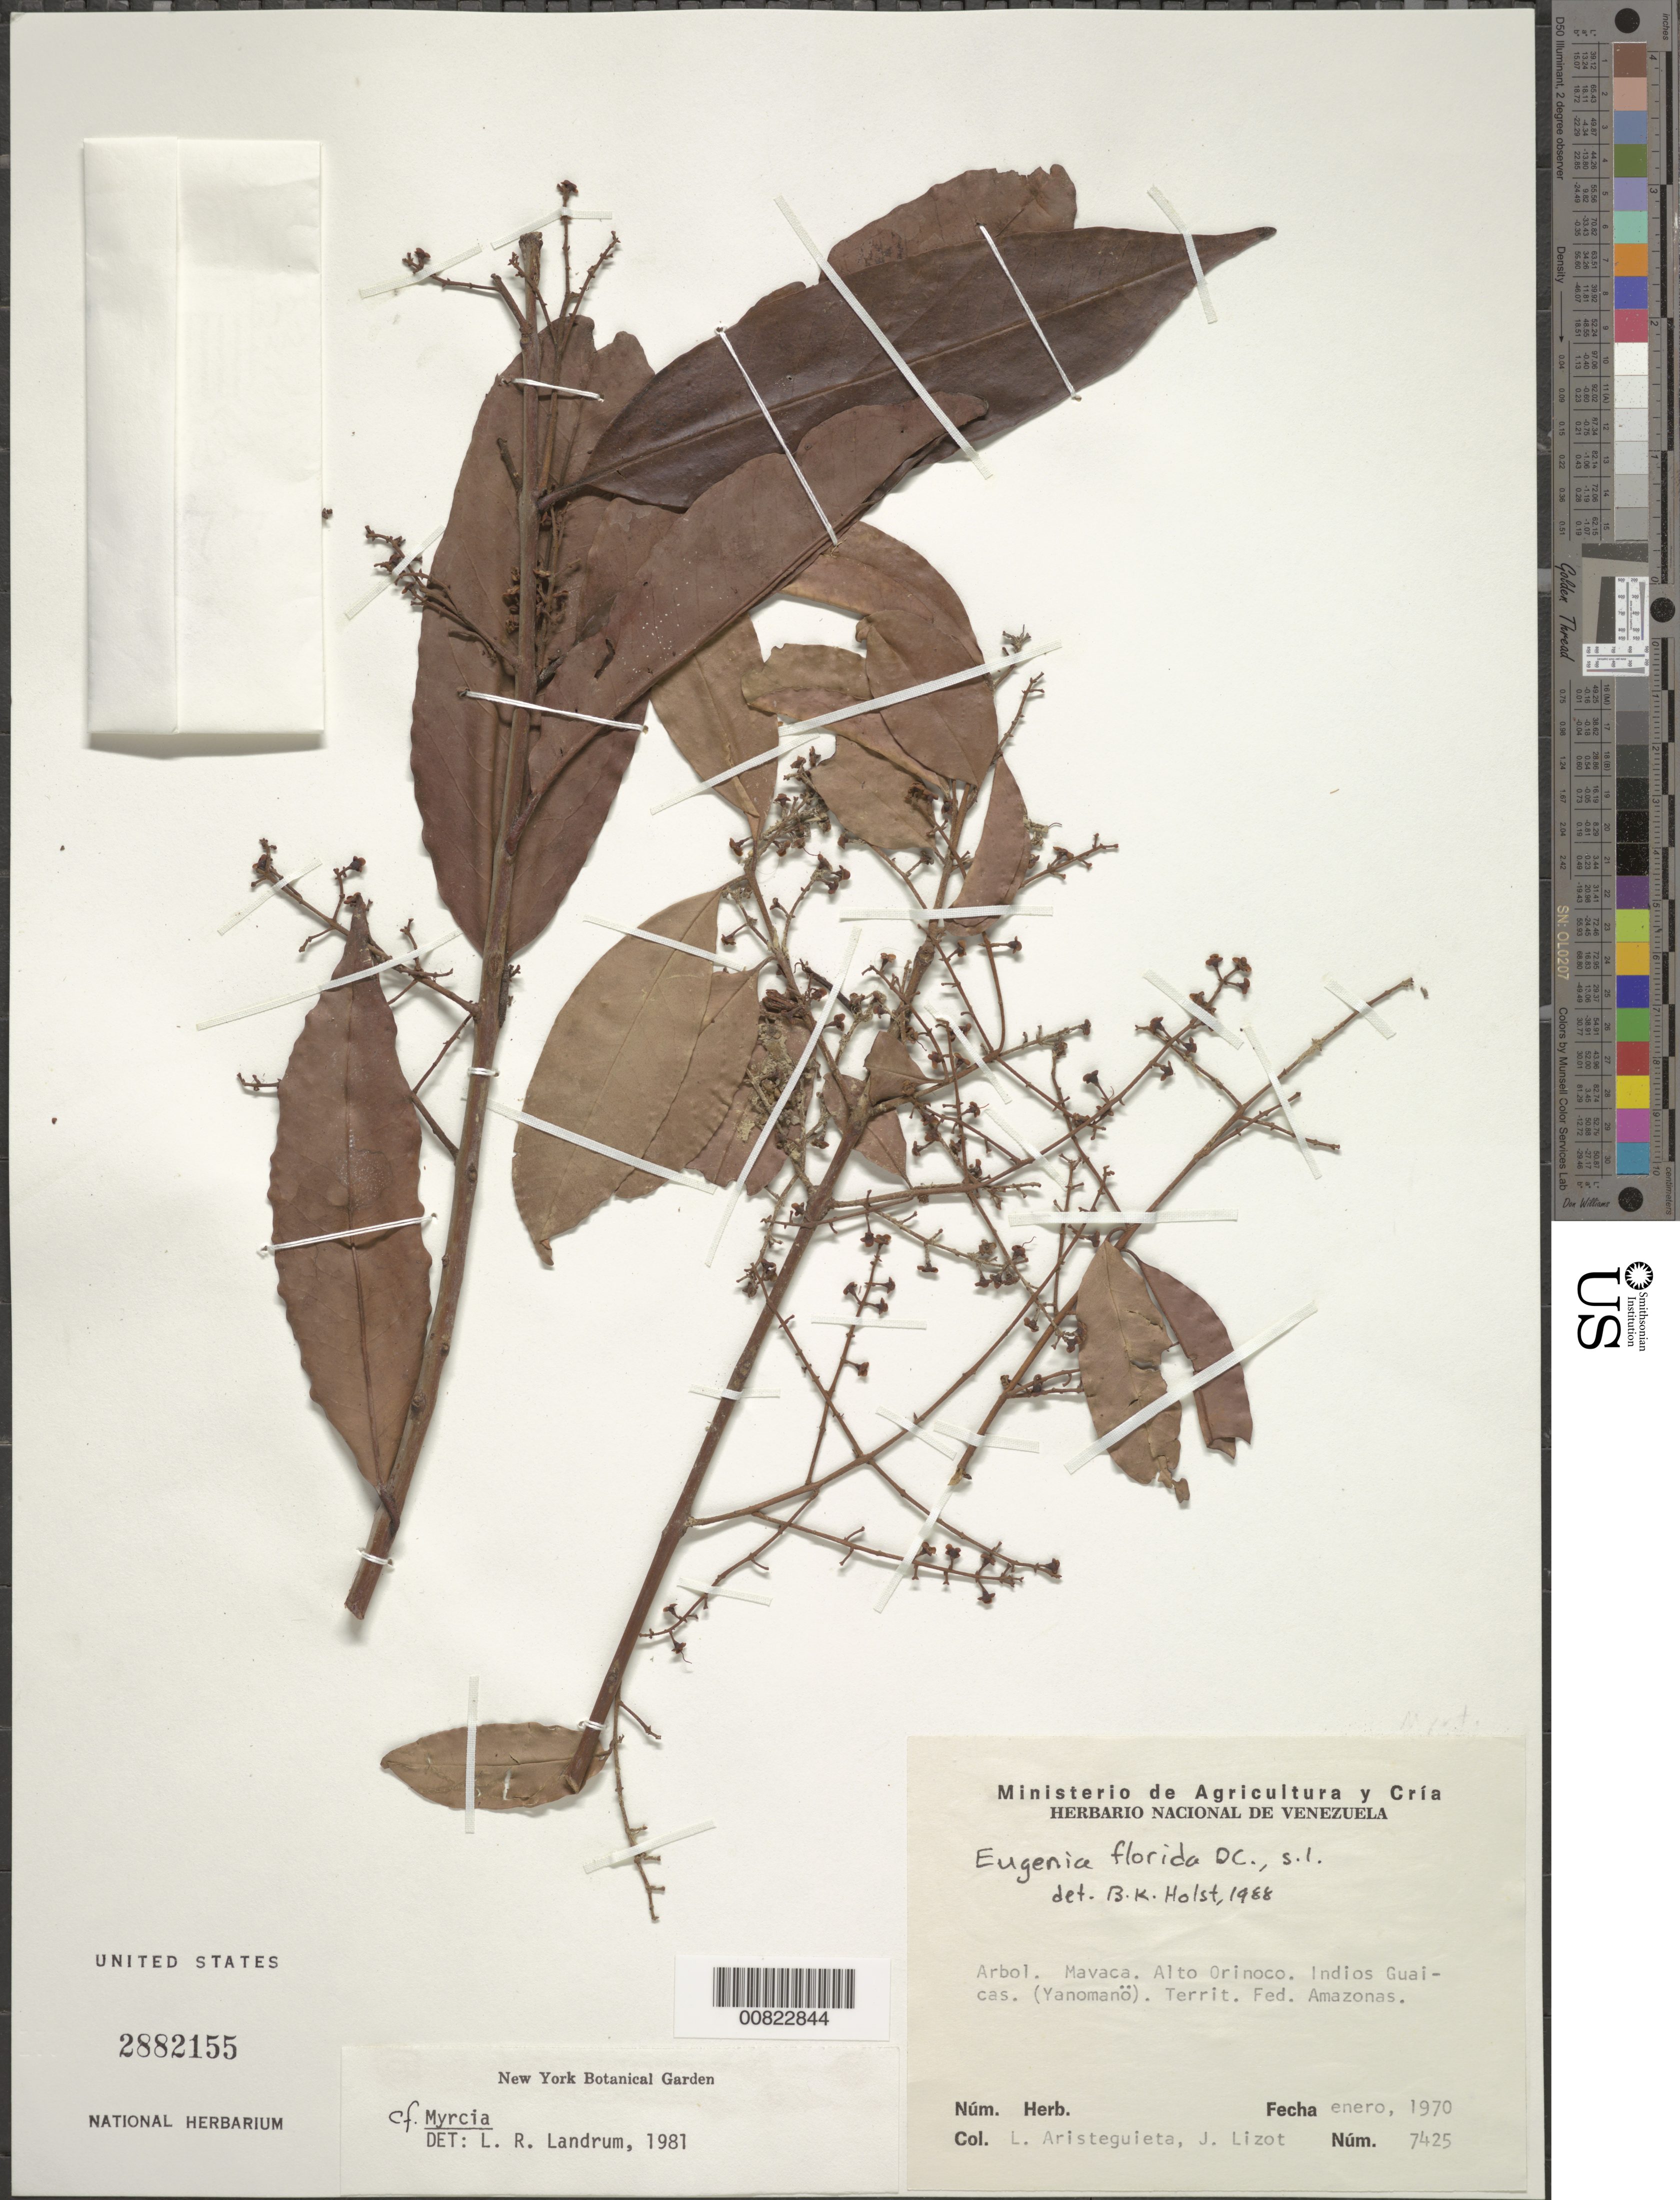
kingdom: Plantae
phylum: Tracheophyta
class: Magnoliopsida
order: Myrtales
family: Myrtaceae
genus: Eugenia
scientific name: Eugenia florida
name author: DC.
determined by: Holst, Bruce K.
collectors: L. Aristeguieta & J. Lizot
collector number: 7425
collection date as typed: Jan-70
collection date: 1970-01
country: Venezuela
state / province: Amazonas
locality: Mavaca, Alto Orinoco, Indios Guaicas (Yanomanö)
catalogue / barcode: US 2882155